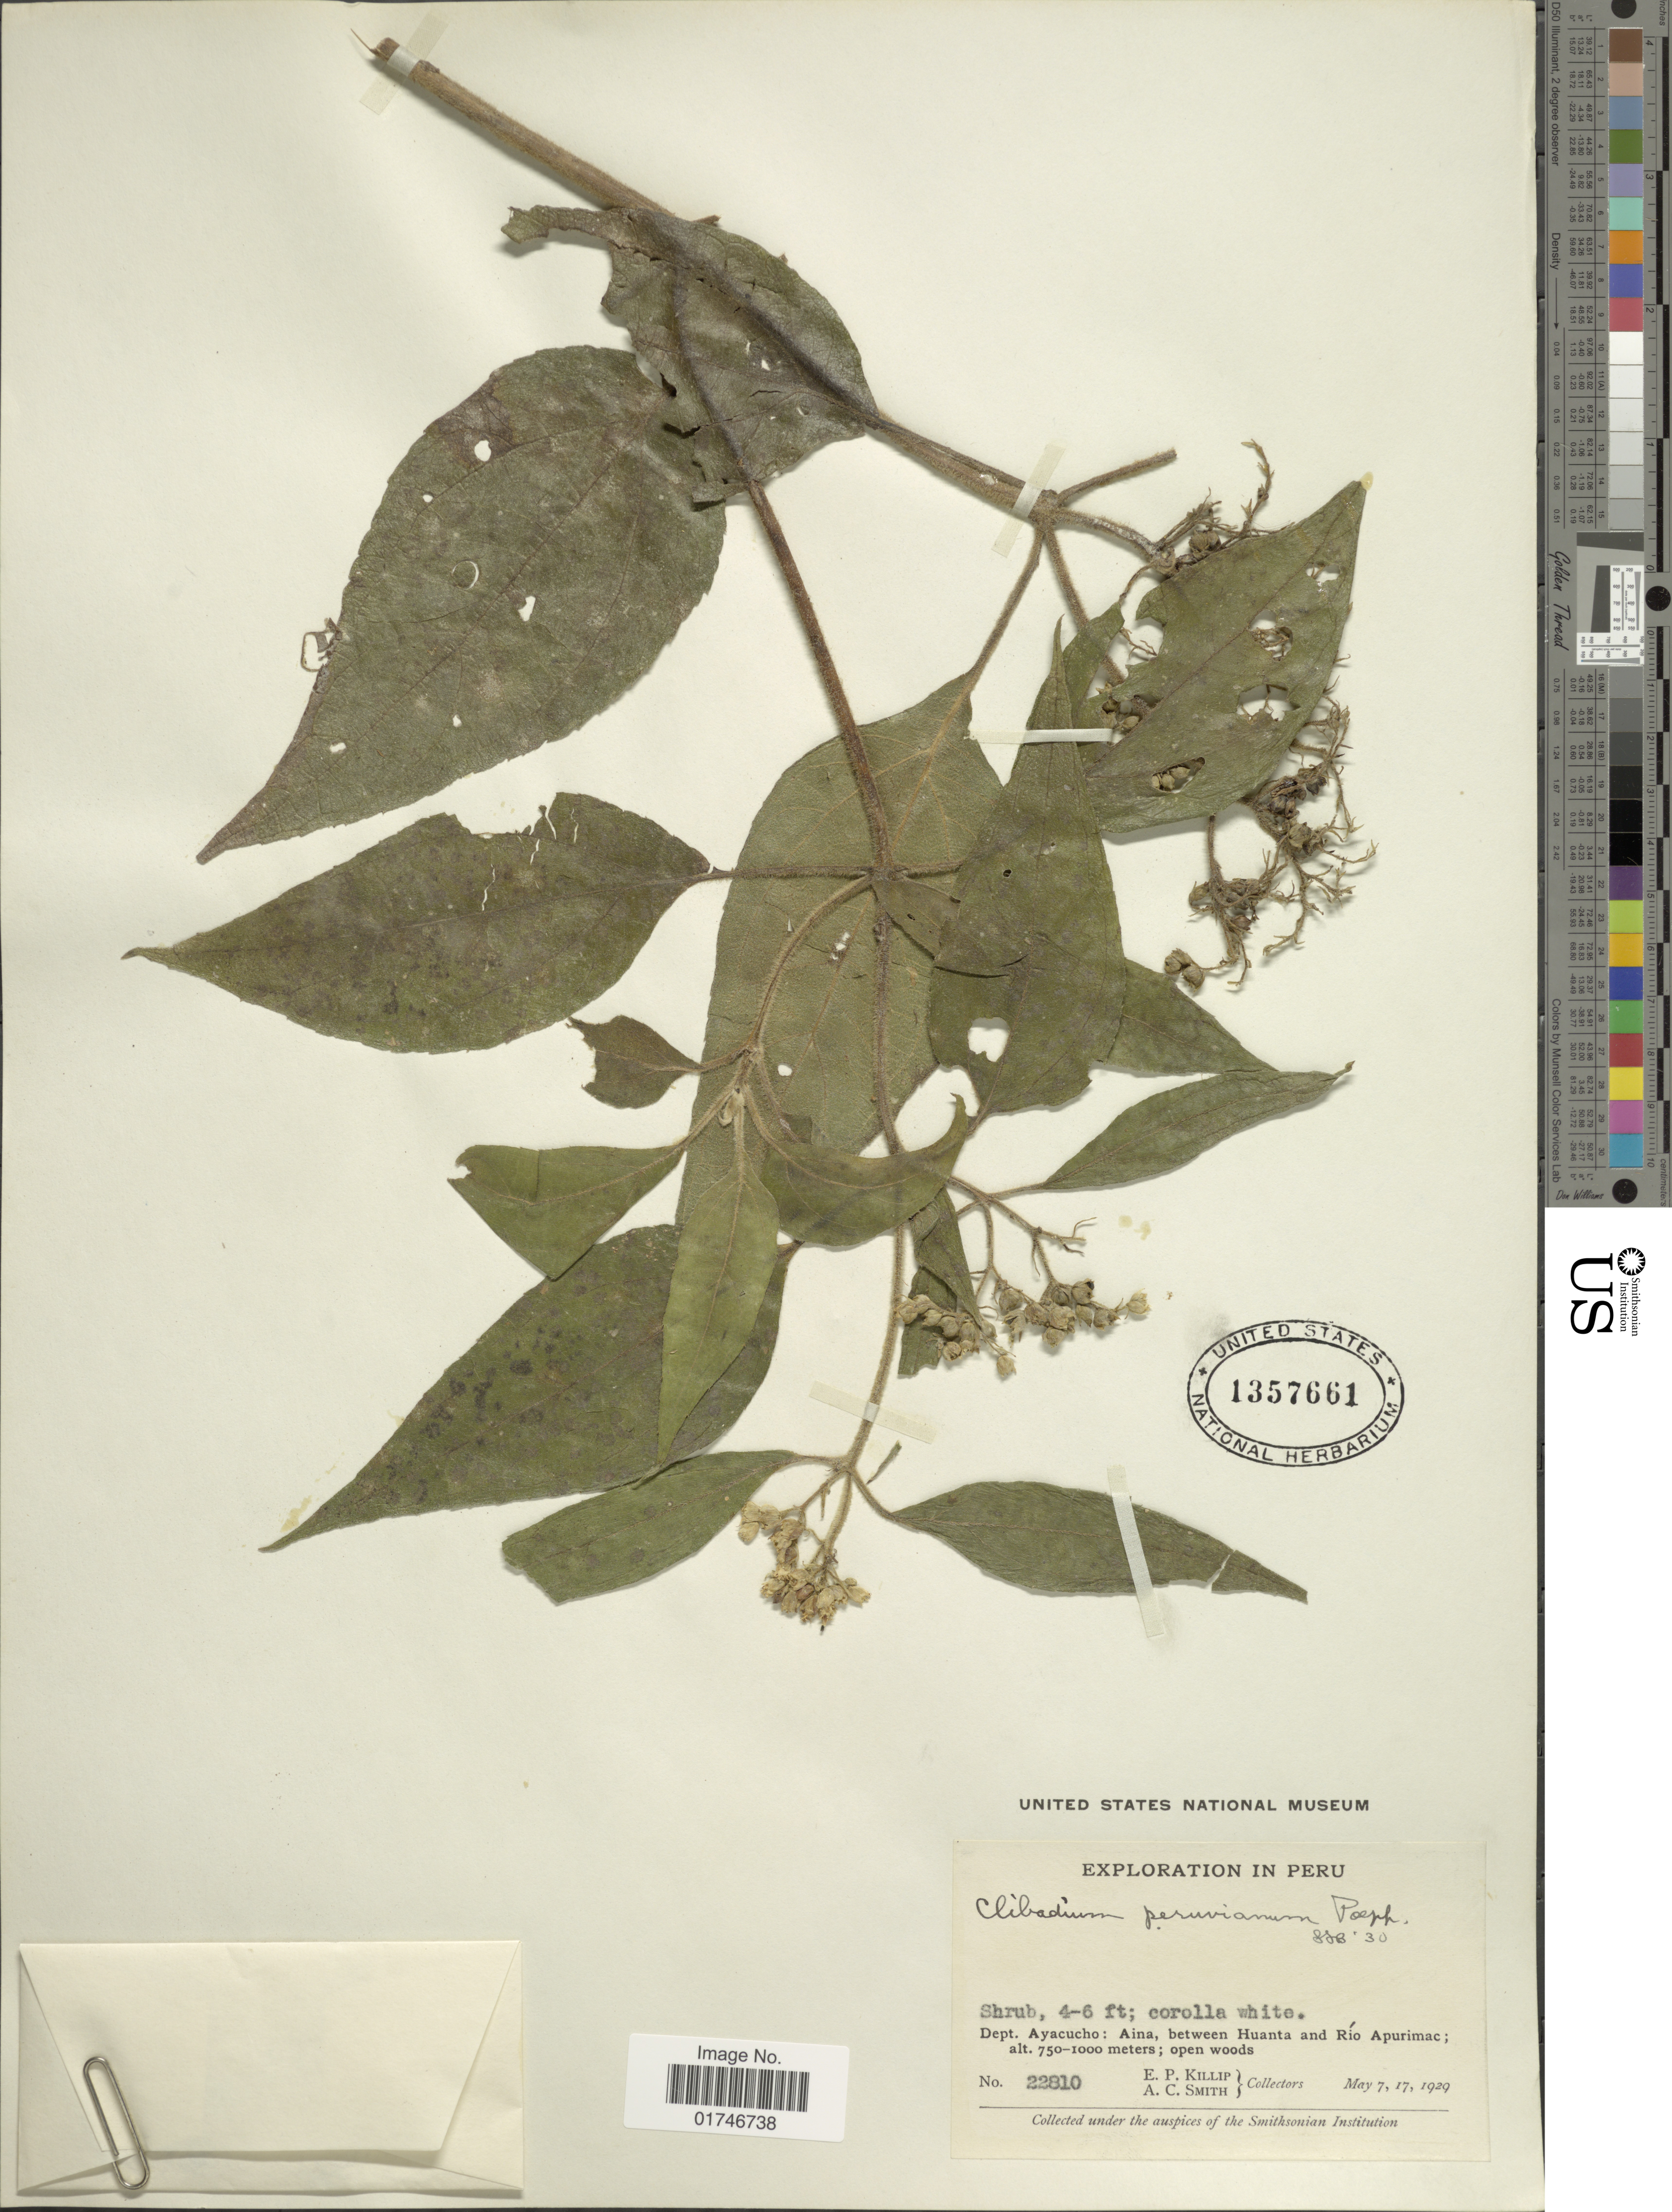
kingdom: Plantae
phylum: Tracheophyta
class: Magnoliopsida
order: Asterales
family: Asteraceae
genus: Clibadium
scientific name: Clibadium peruvianum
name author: Poepp.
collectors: E. P. Killip & A. C. Smith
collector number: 22810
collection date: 1929-05-07/1929-05-17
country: Peru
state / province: Ayacucho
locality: Dept. Ayacucho: Aina, between Huanta and Río Apurimac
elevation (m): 750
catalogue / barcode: US 1357661